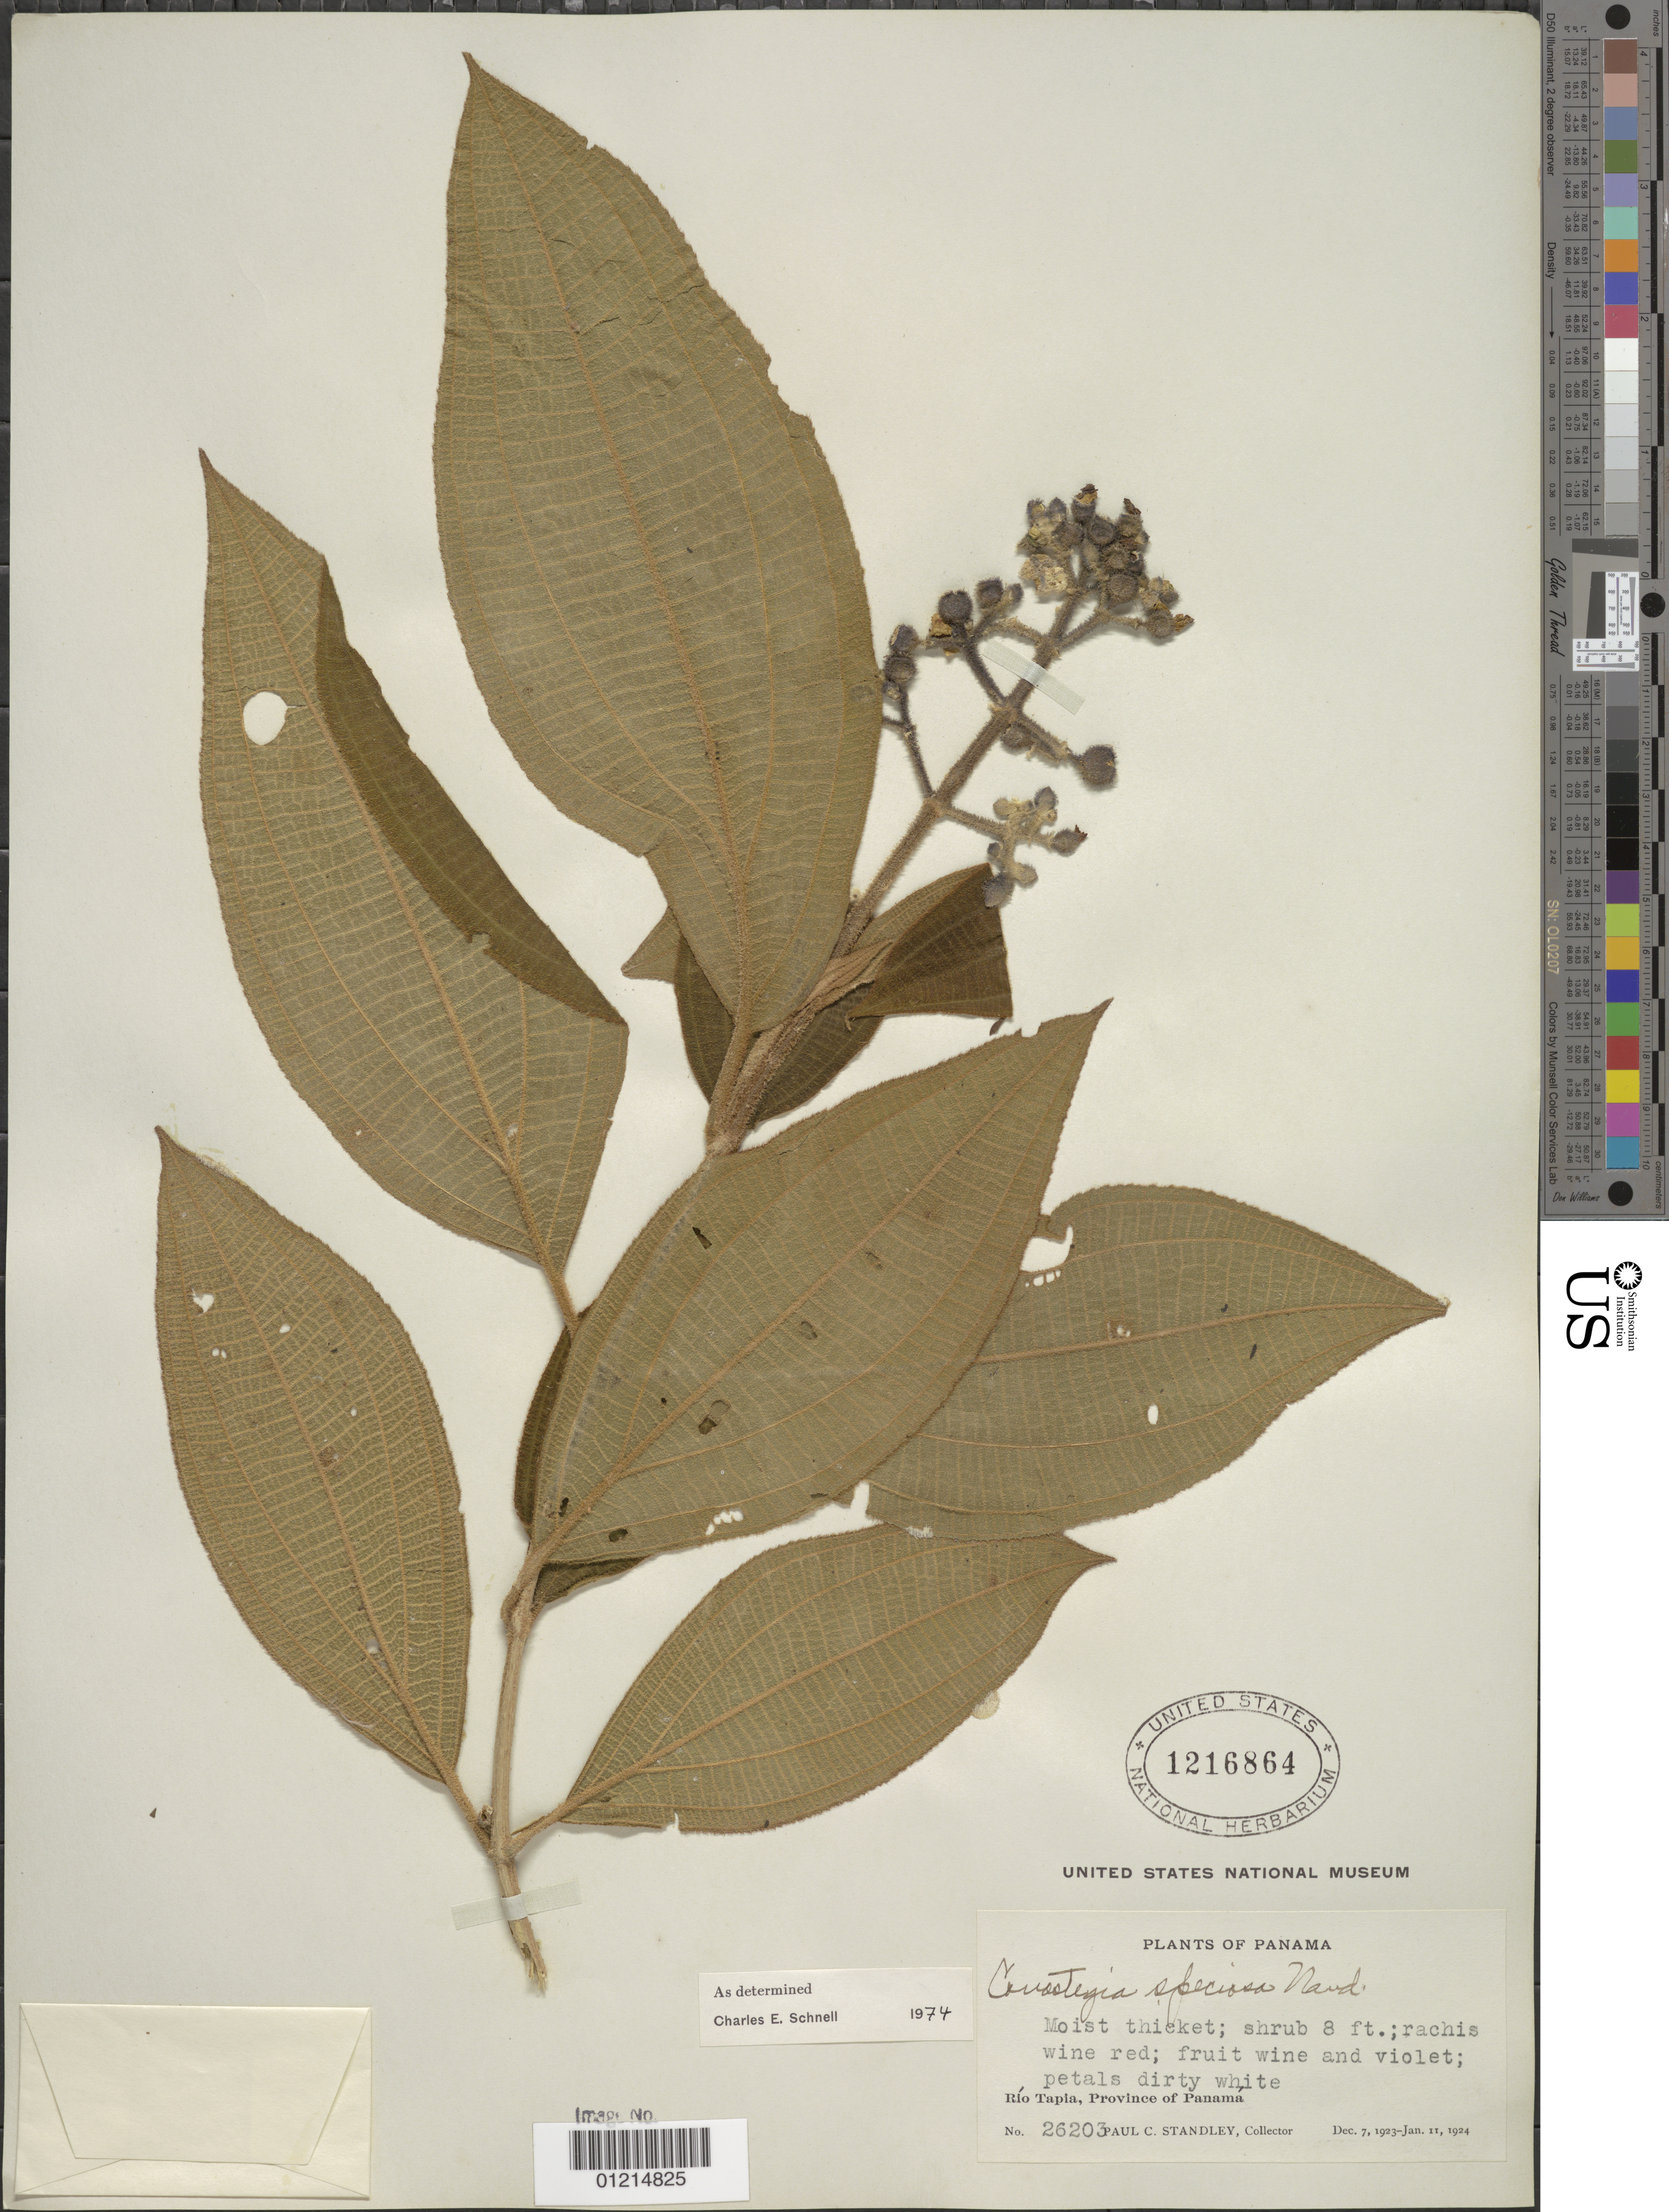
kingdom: Plantae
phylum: Tracheophyta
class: Magnoliopsida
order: Myrtales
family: Melastomataceae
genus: Conostegia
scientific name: Conostegia speciosa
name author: Naudin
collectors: P. C. Standley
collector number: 26203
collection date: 1923-12-07/1924-01-11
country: Panama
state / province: Panamá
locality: Río Tapia.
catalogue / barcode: US 1216864